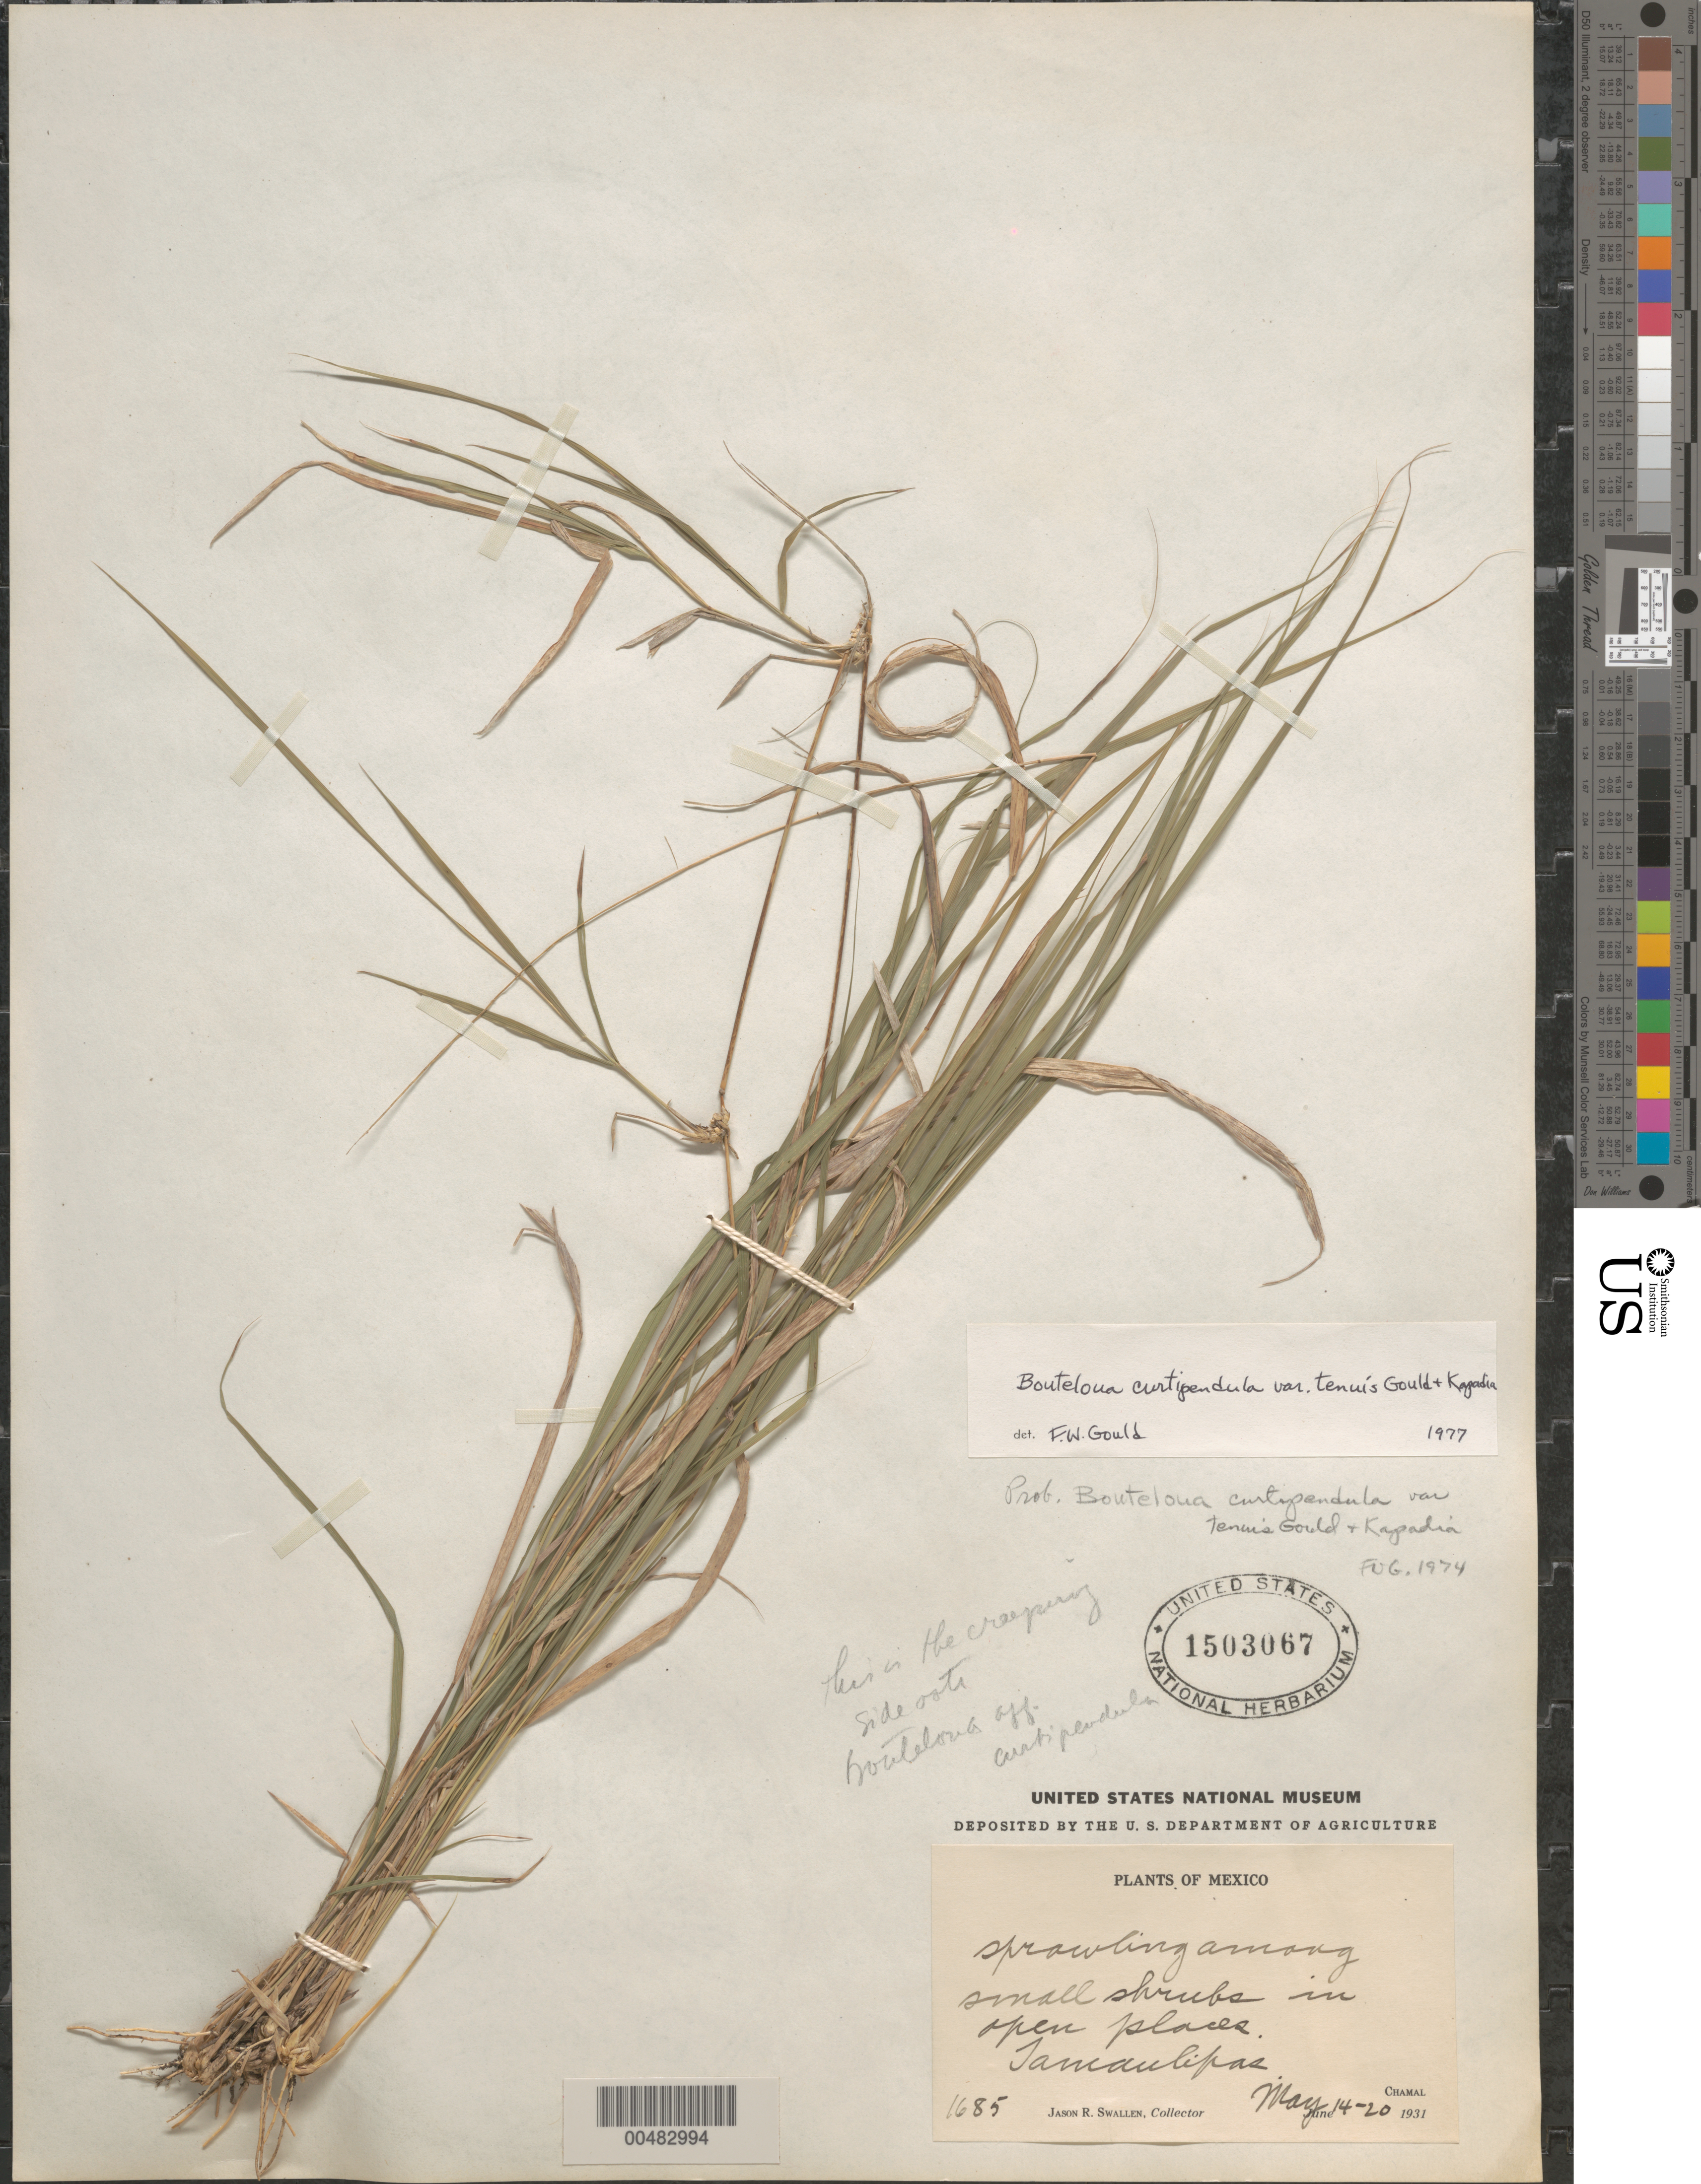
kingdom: Plantae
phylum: Tracheophyta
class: Liliopsida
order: Poales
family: Poaceae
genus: Bouteloua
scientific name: Bouteloua curtipendula var. tenuis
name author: Gould & Kapadia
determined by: Gould, F. W.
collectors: J. R. Swallen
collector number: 1685/123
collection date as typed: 14 May 1931 to 20 May 1931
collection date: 1931-05-14/1931-05-20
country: Mexico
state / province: Tamaulipas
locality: Chamal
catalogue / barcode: US 1503067